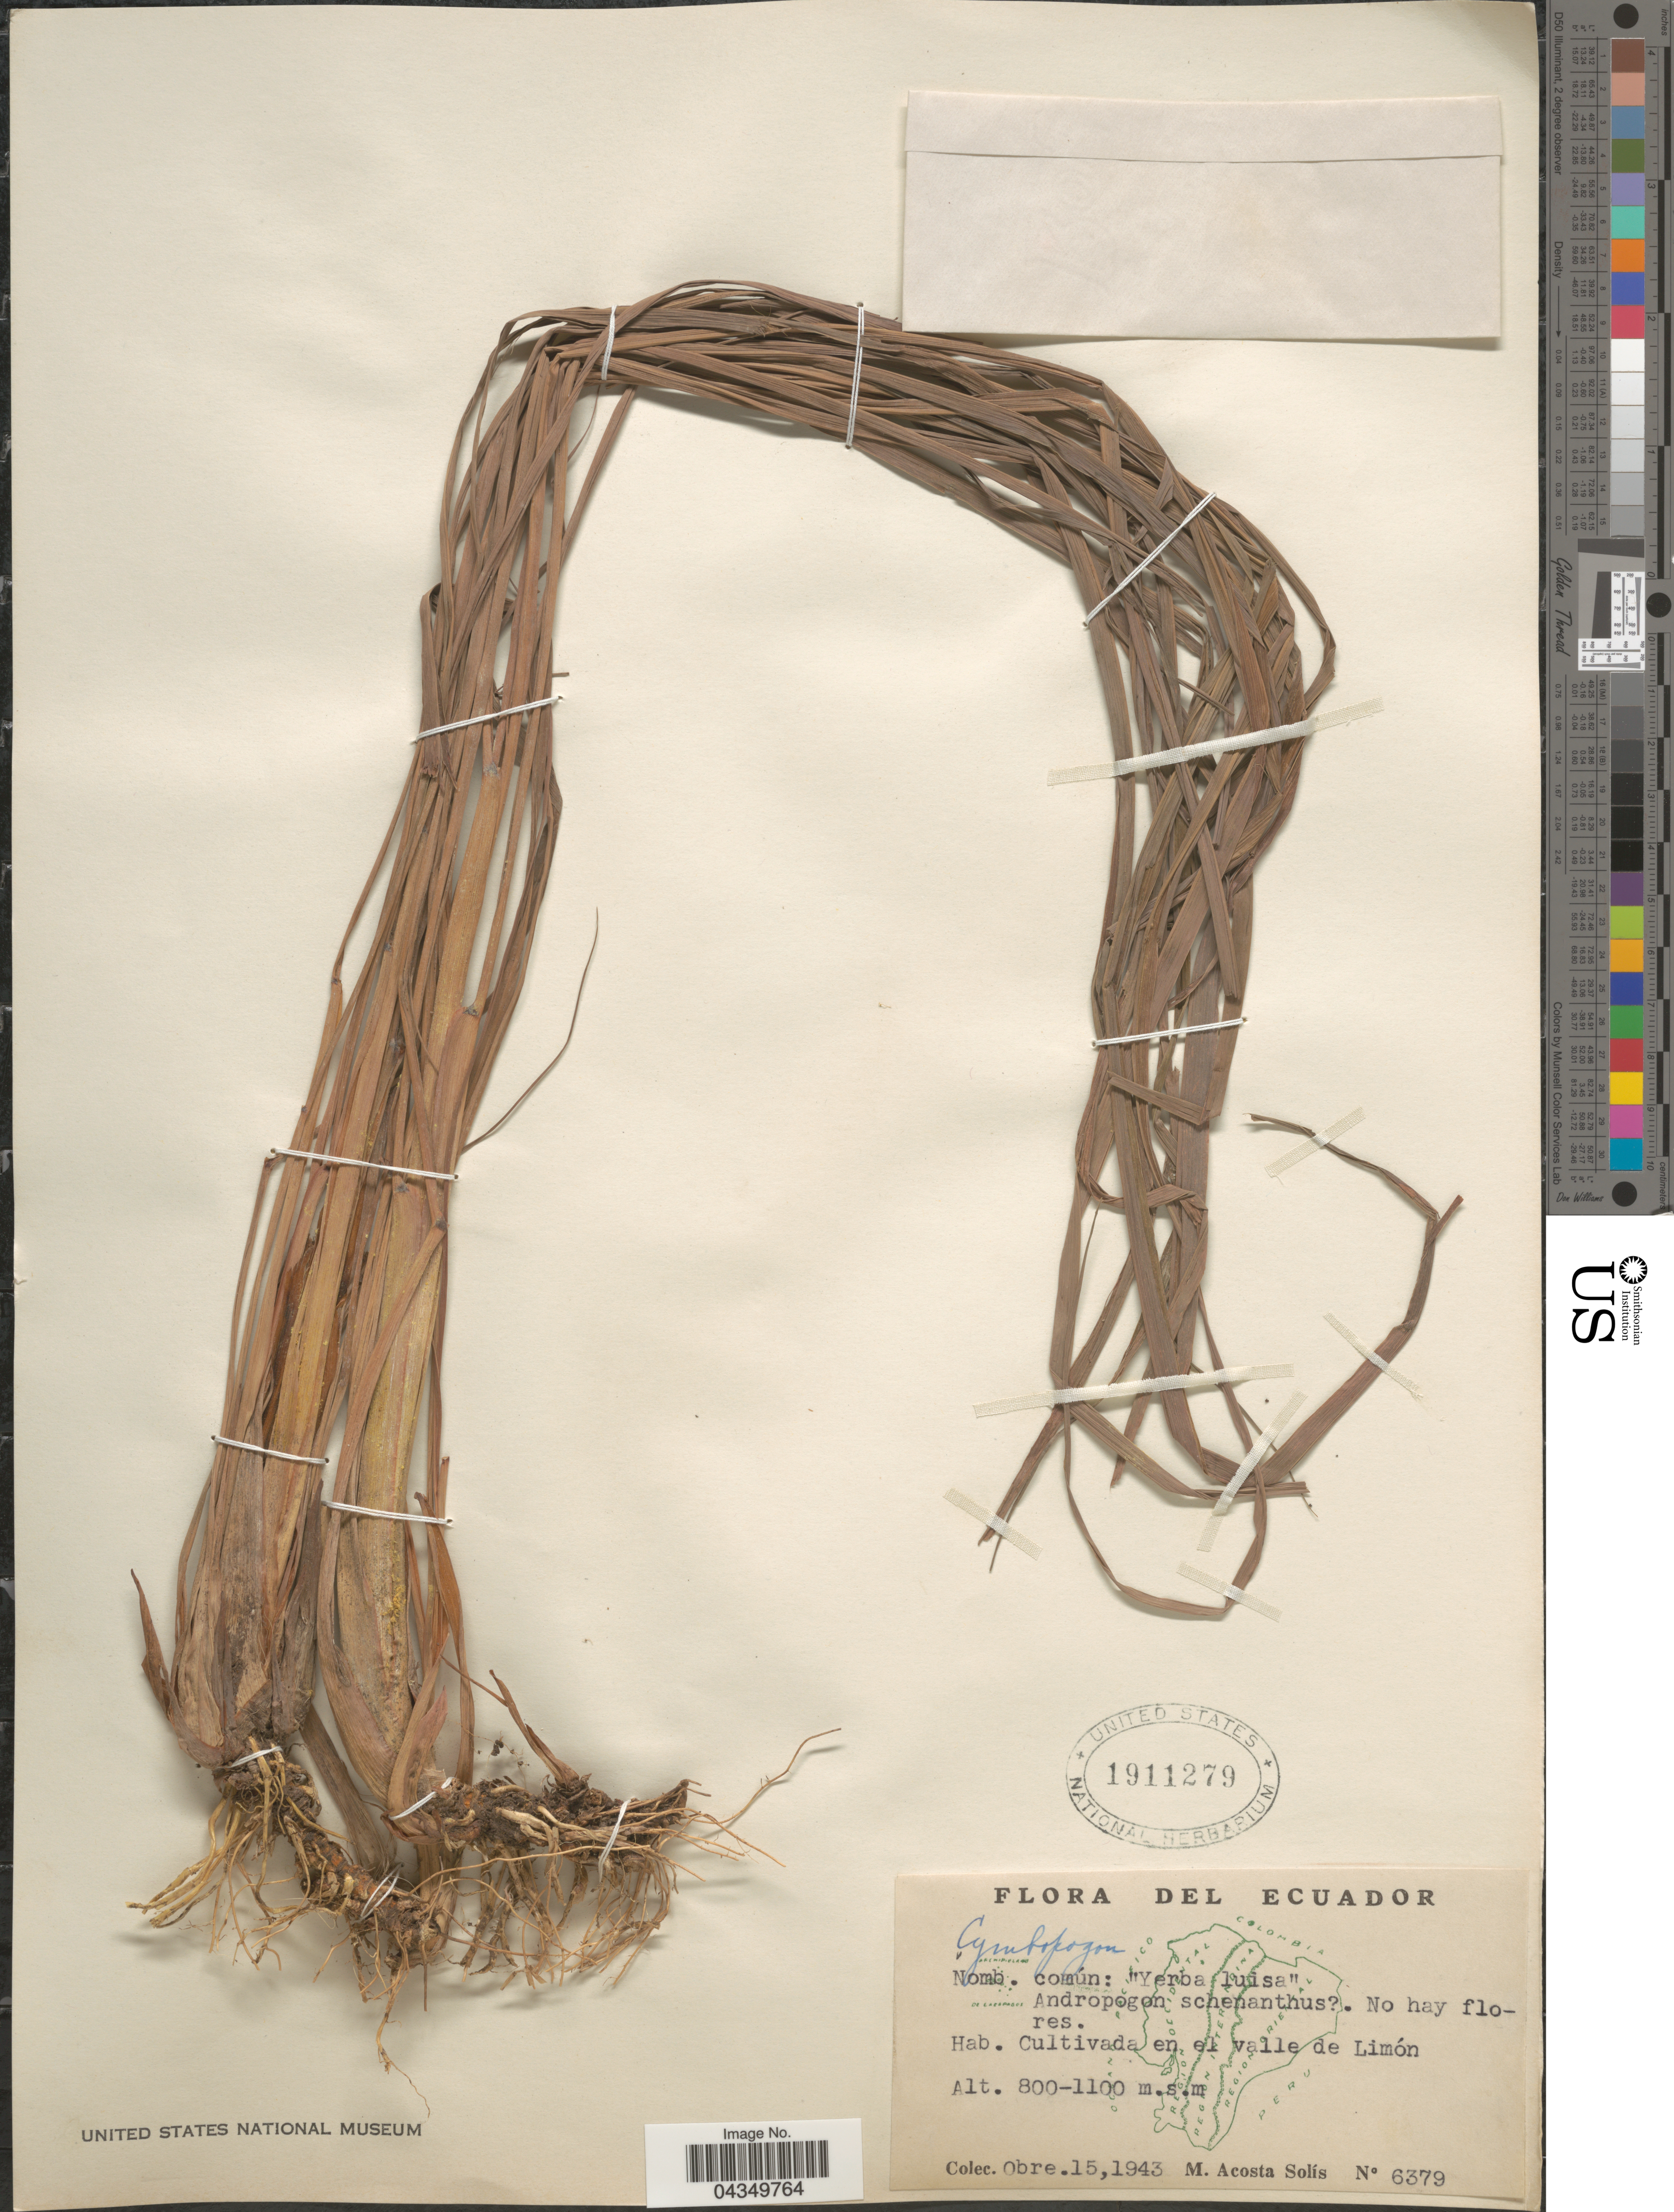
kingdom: Plantae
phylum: Tracheophyta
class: Liliopsida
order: Poales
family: Poaceae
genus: Cymbopogon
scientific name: Cymbopogon citratus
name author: (DC.) Stapf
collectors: M. Acosta Solis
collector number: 6379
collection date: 1943-10-15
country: Ecuador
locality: En el valle de Limón.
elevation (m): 800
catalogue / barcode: US 1911279